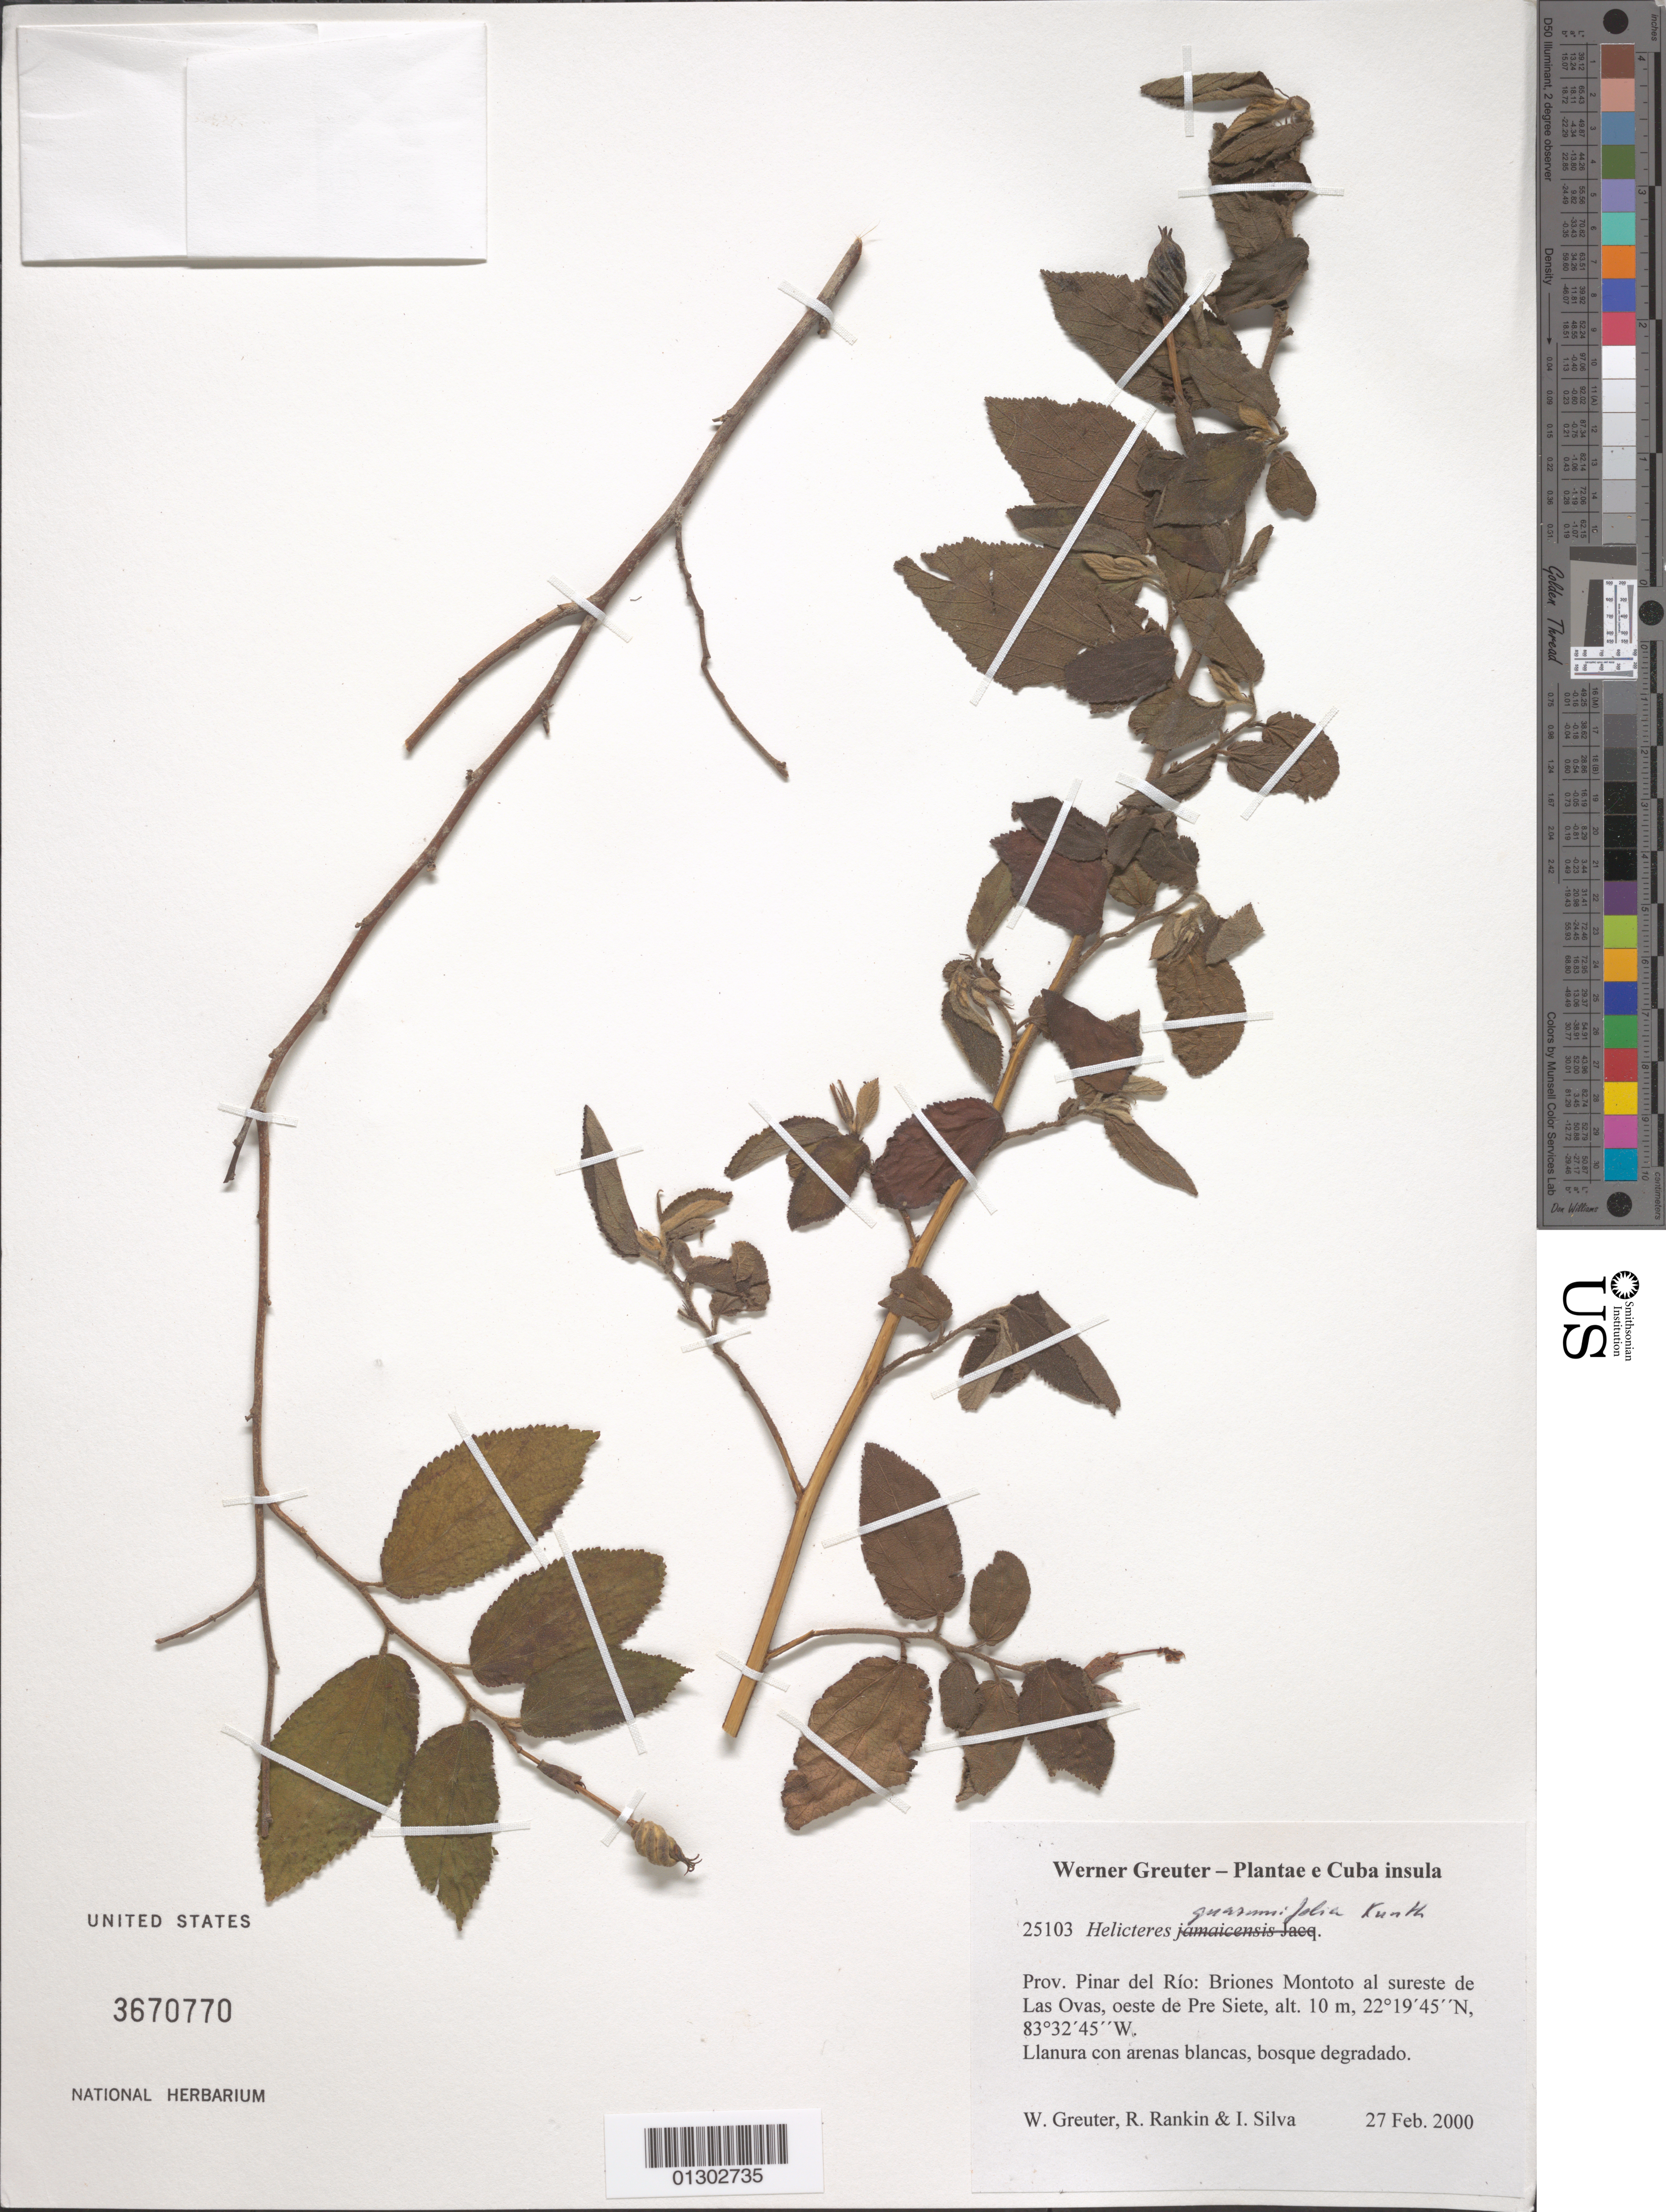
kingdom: Plantae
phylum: Tracheophyta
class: Magnoliopsida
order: Malvales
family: Malvaceae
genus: Helicteres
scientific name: Helicteres guazumifolia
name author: Kunth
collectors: W. R. Greuter, R. Rankin Rodriguez & I. Silva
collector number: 25103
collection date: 2000-02-27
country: Cuba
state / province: Pinar del Rio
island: Cuba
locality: Briones Montoto al sureste de Las Ovas, oeste de Pre Siete.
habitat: Llanura con arenas blancas, bosque degradado.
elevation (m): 10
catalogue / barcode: US 3670770